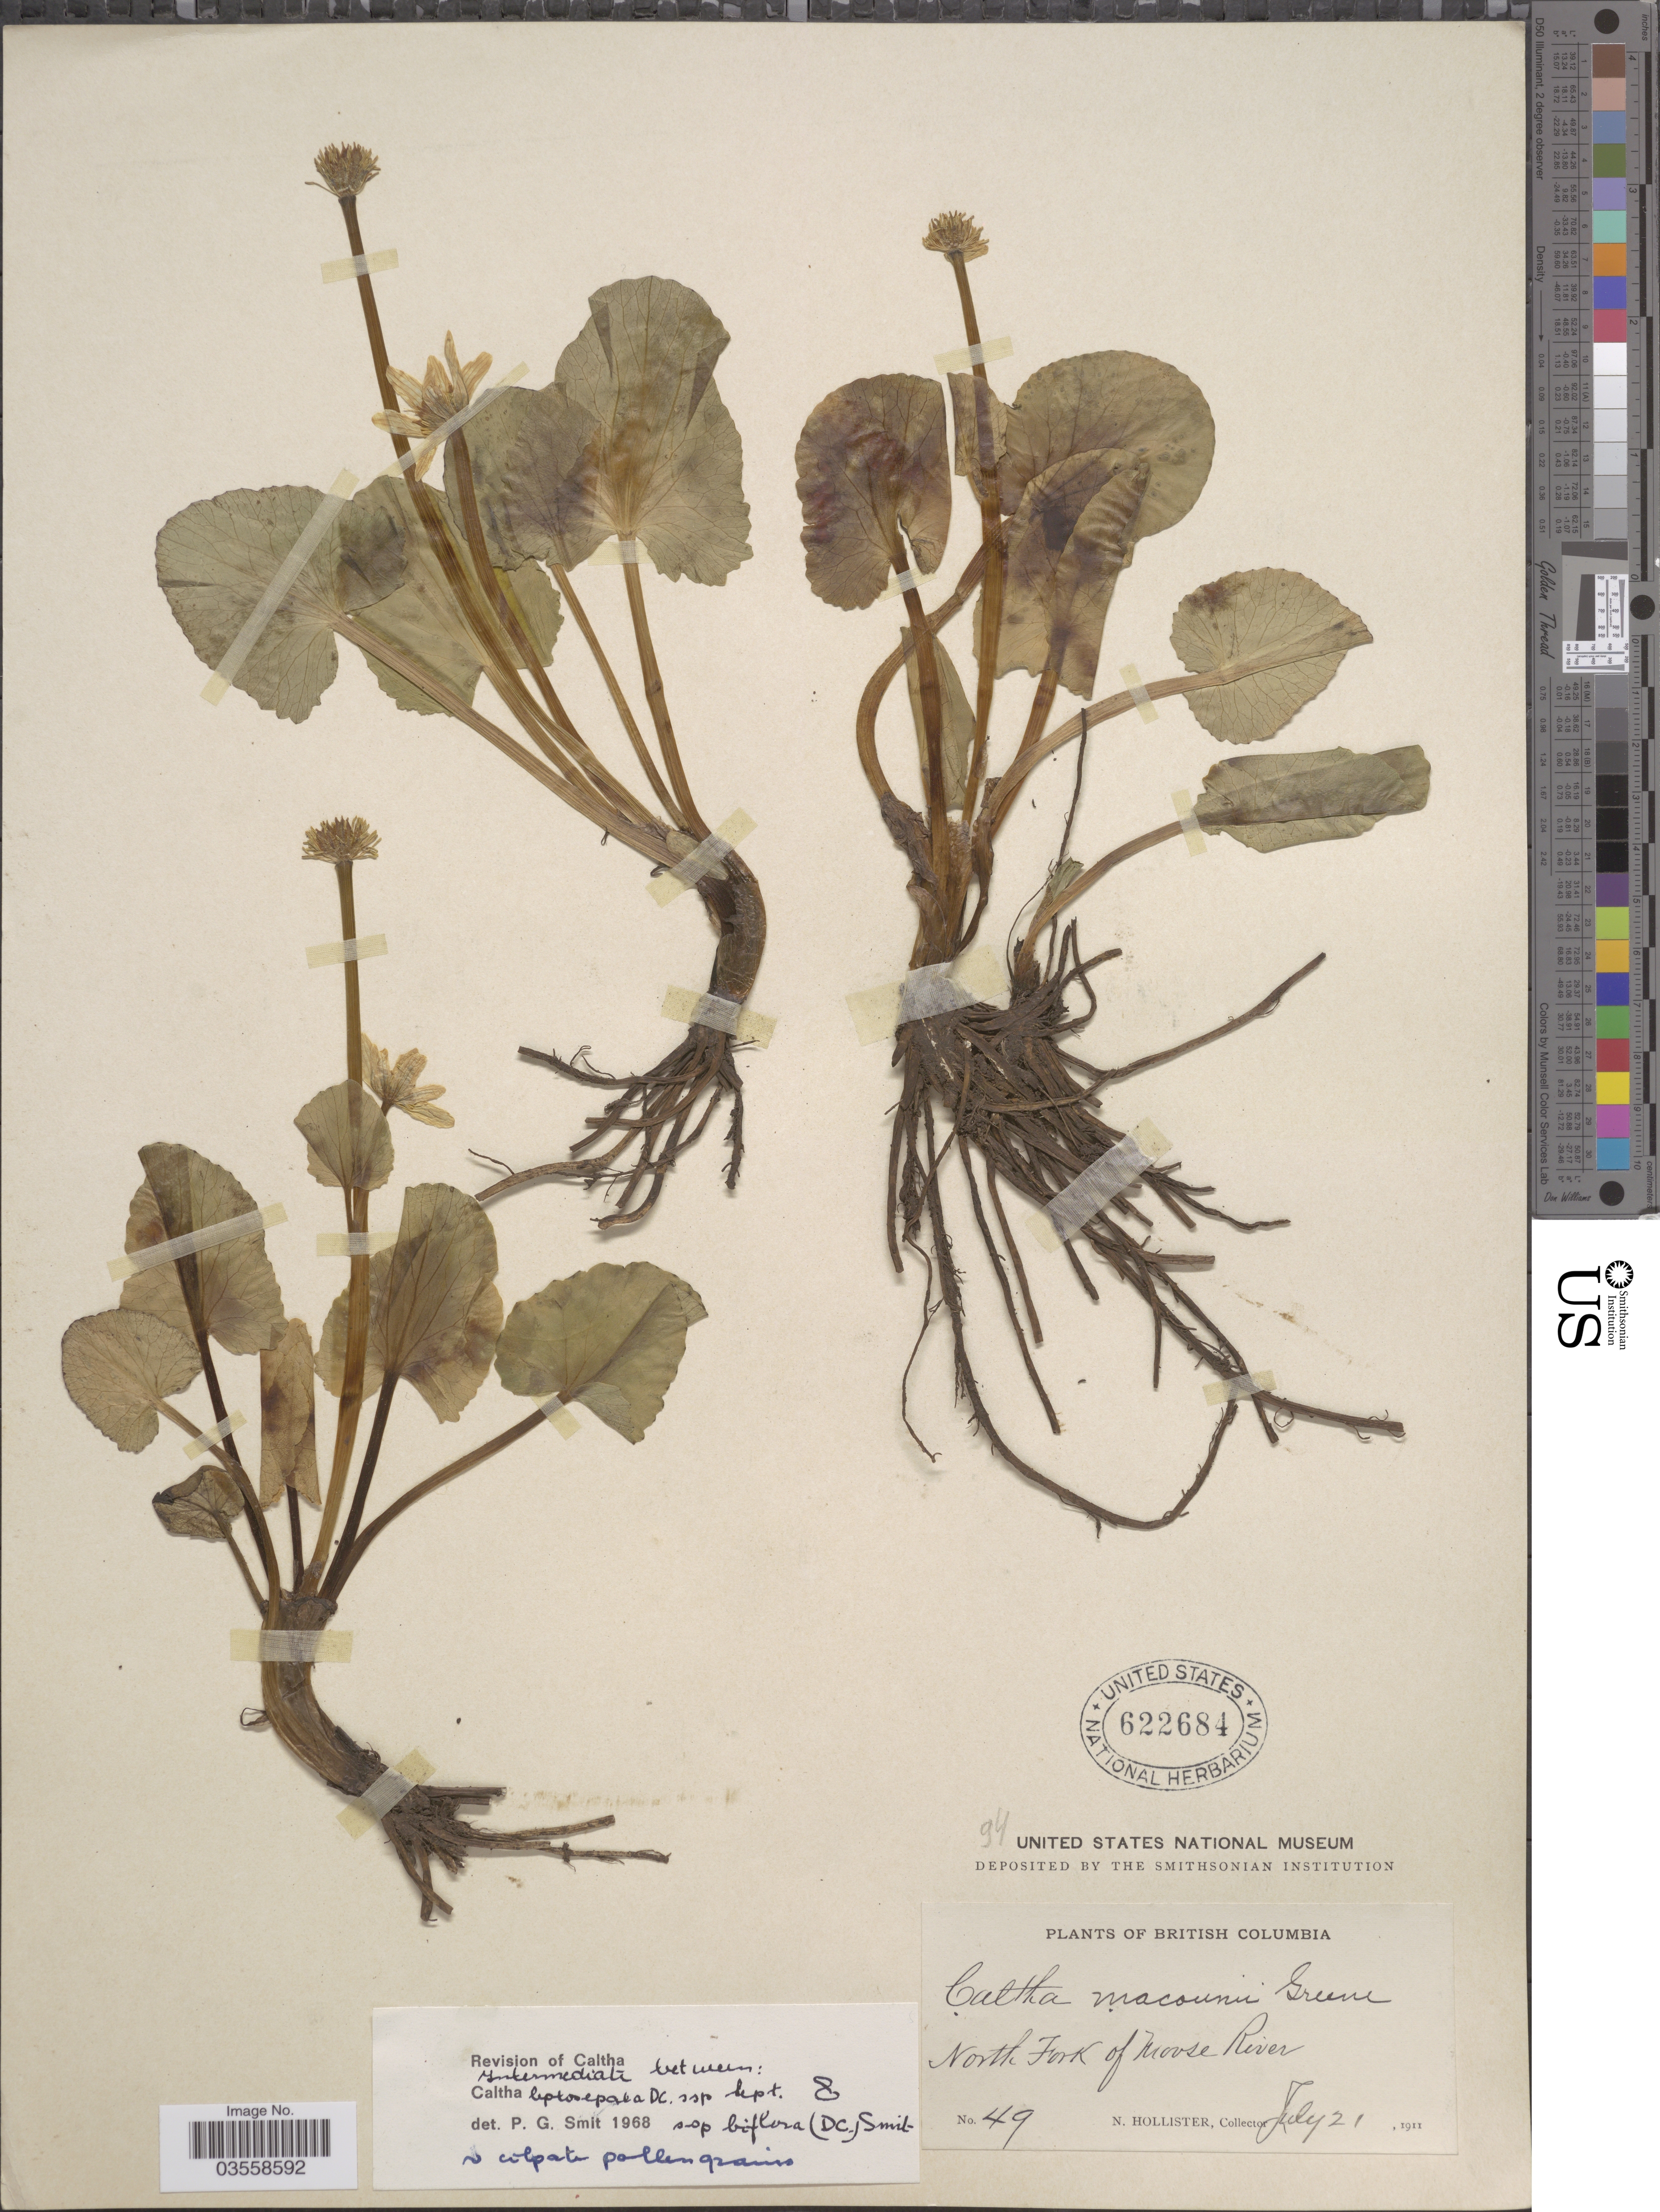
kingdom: Plantae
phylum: Tracheophyta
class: Magnoliopsida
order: Ranunculales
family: Ranunculaceae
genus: Caltha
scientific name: Caltha leptosepala subsp. biflora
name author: DC.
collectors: N. Hollister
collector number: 49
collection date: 1911-07-21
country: Canada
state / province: British Columbia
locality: North Fork of Moose River.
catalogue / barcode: US 622684